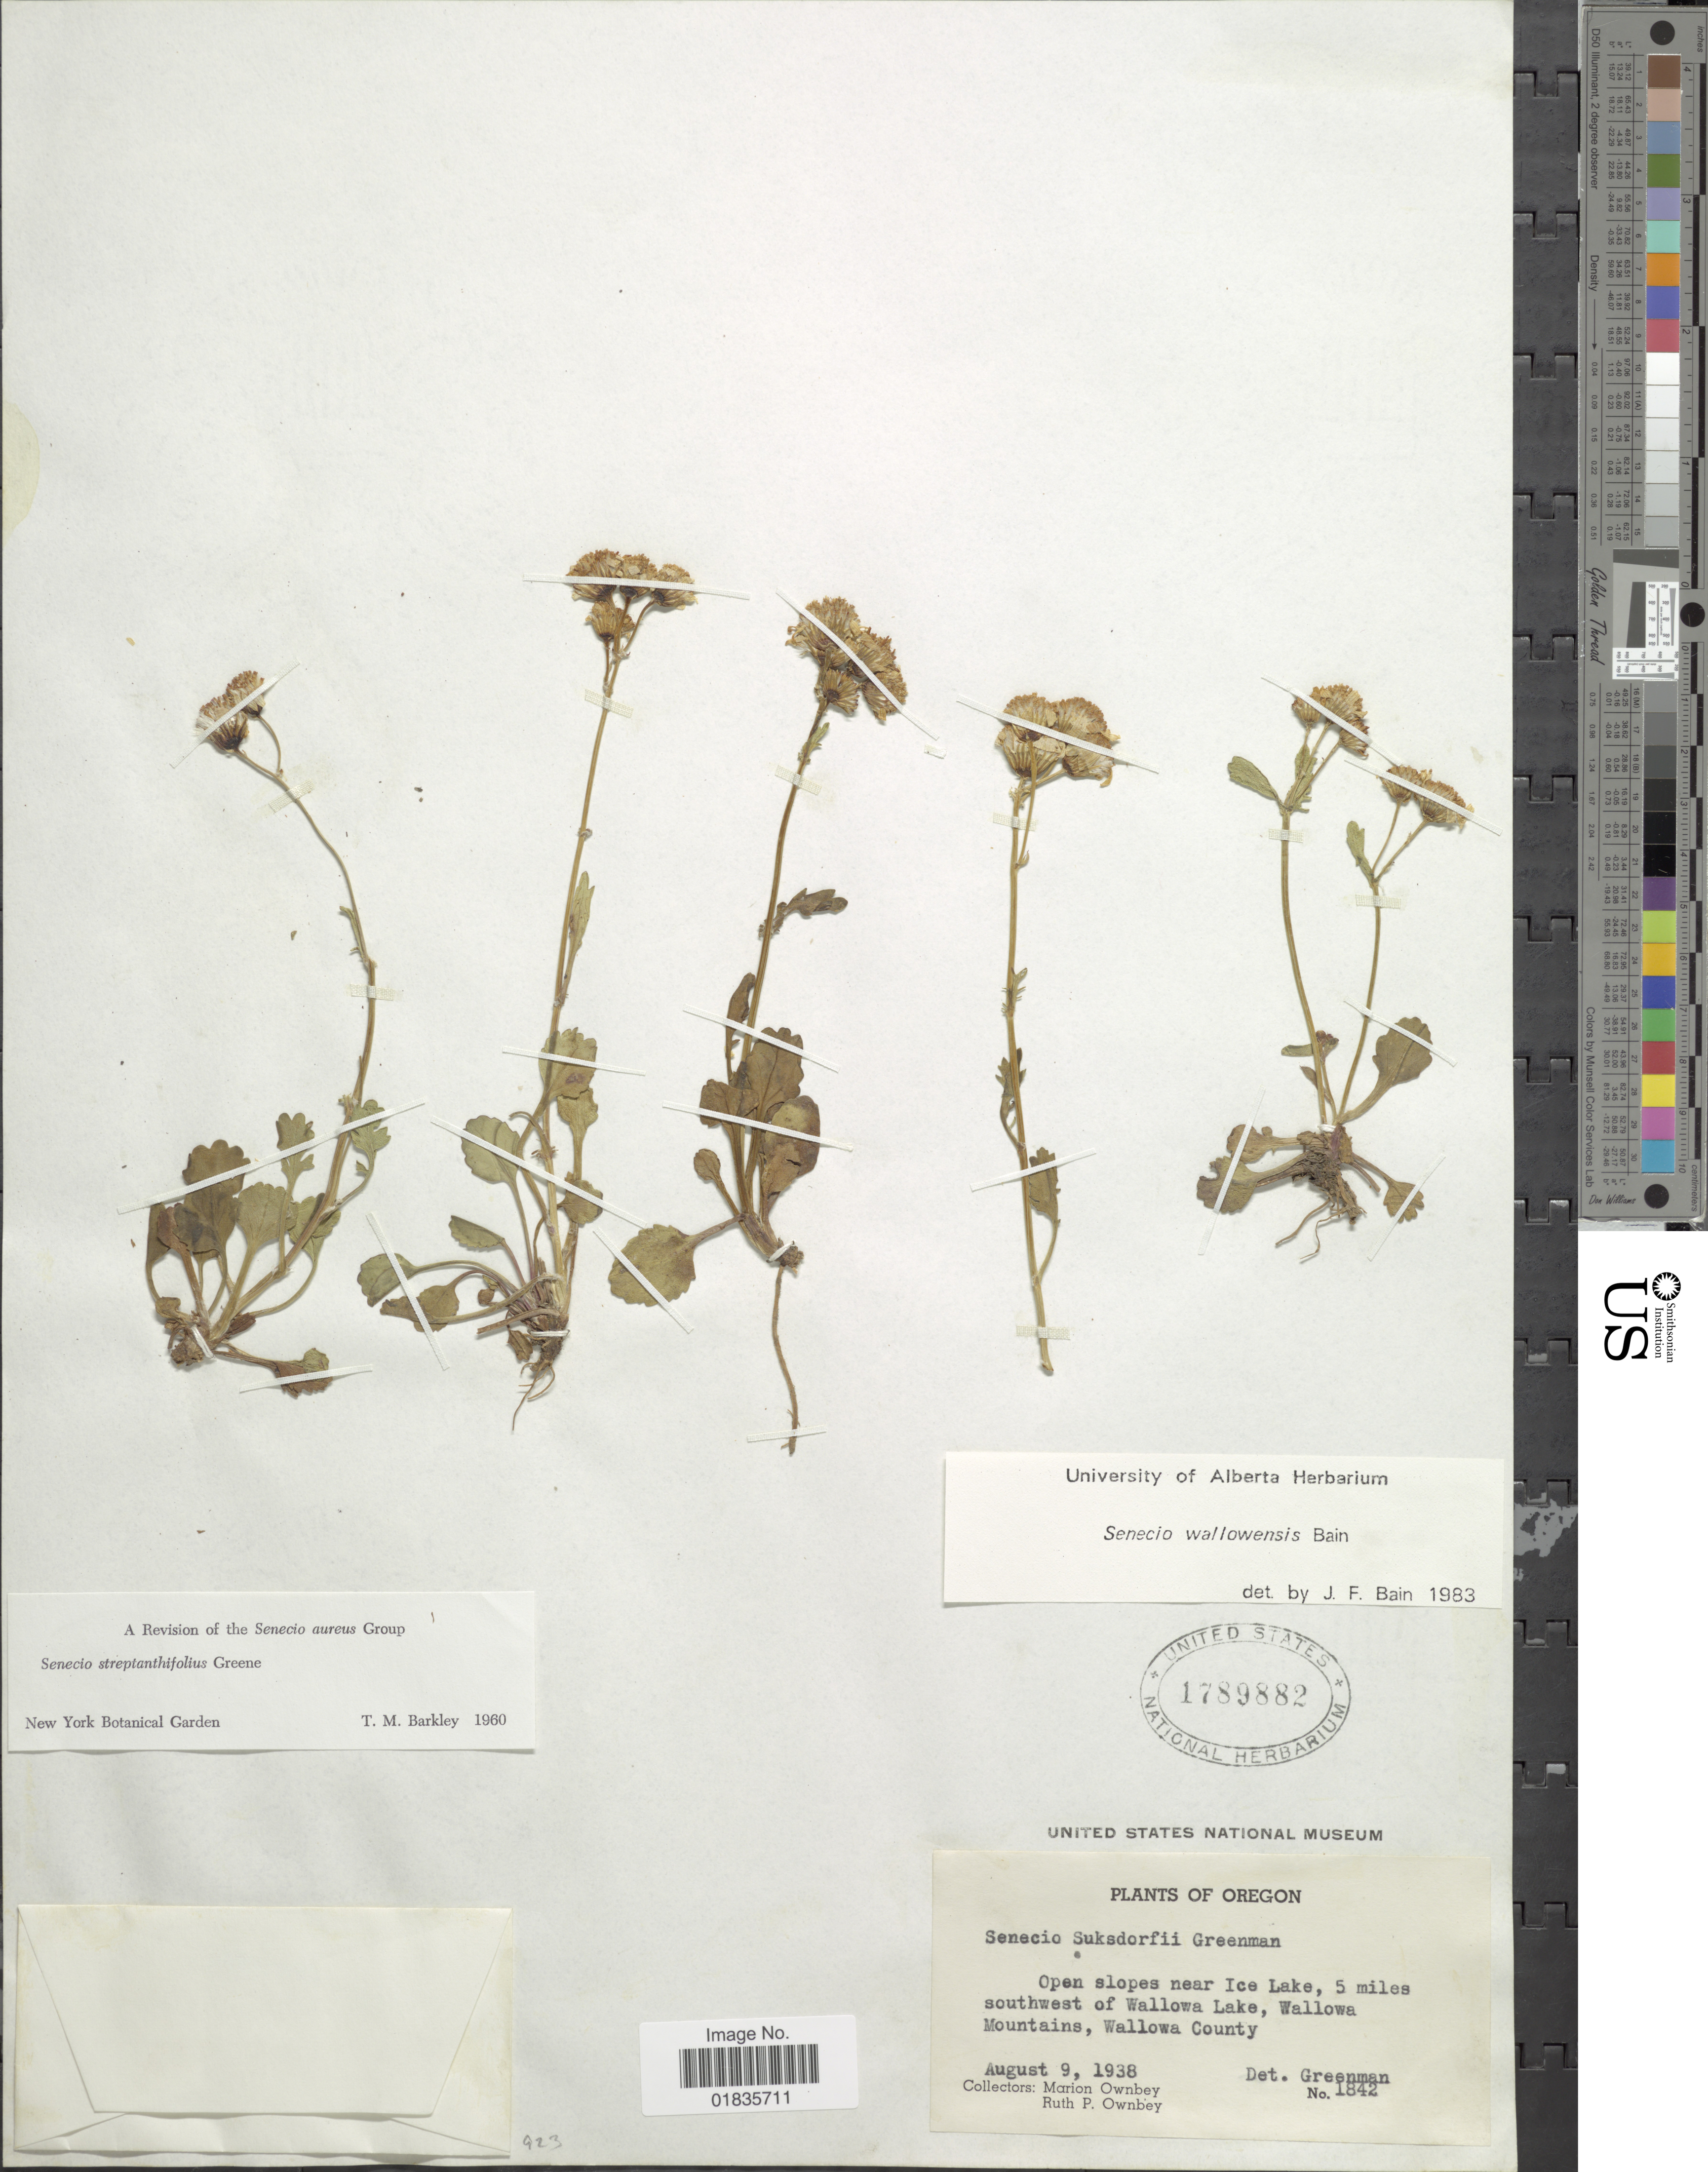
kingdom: Plantae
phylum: Tracheophyta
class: Magnoliopsida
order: Asterales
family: Asteraceae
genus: Senecio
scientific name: Senecio sp.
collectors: F. M. Ownbey & R. Ownbey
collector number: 1842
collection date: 1938-08-09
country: United States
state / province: Oregon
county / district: Wallowa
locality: Open slopes near Ice Lake, 5 miles southwest of Wallowa Lake, Wallowa Mountains, Wallowa County.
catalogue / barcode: US 1789882